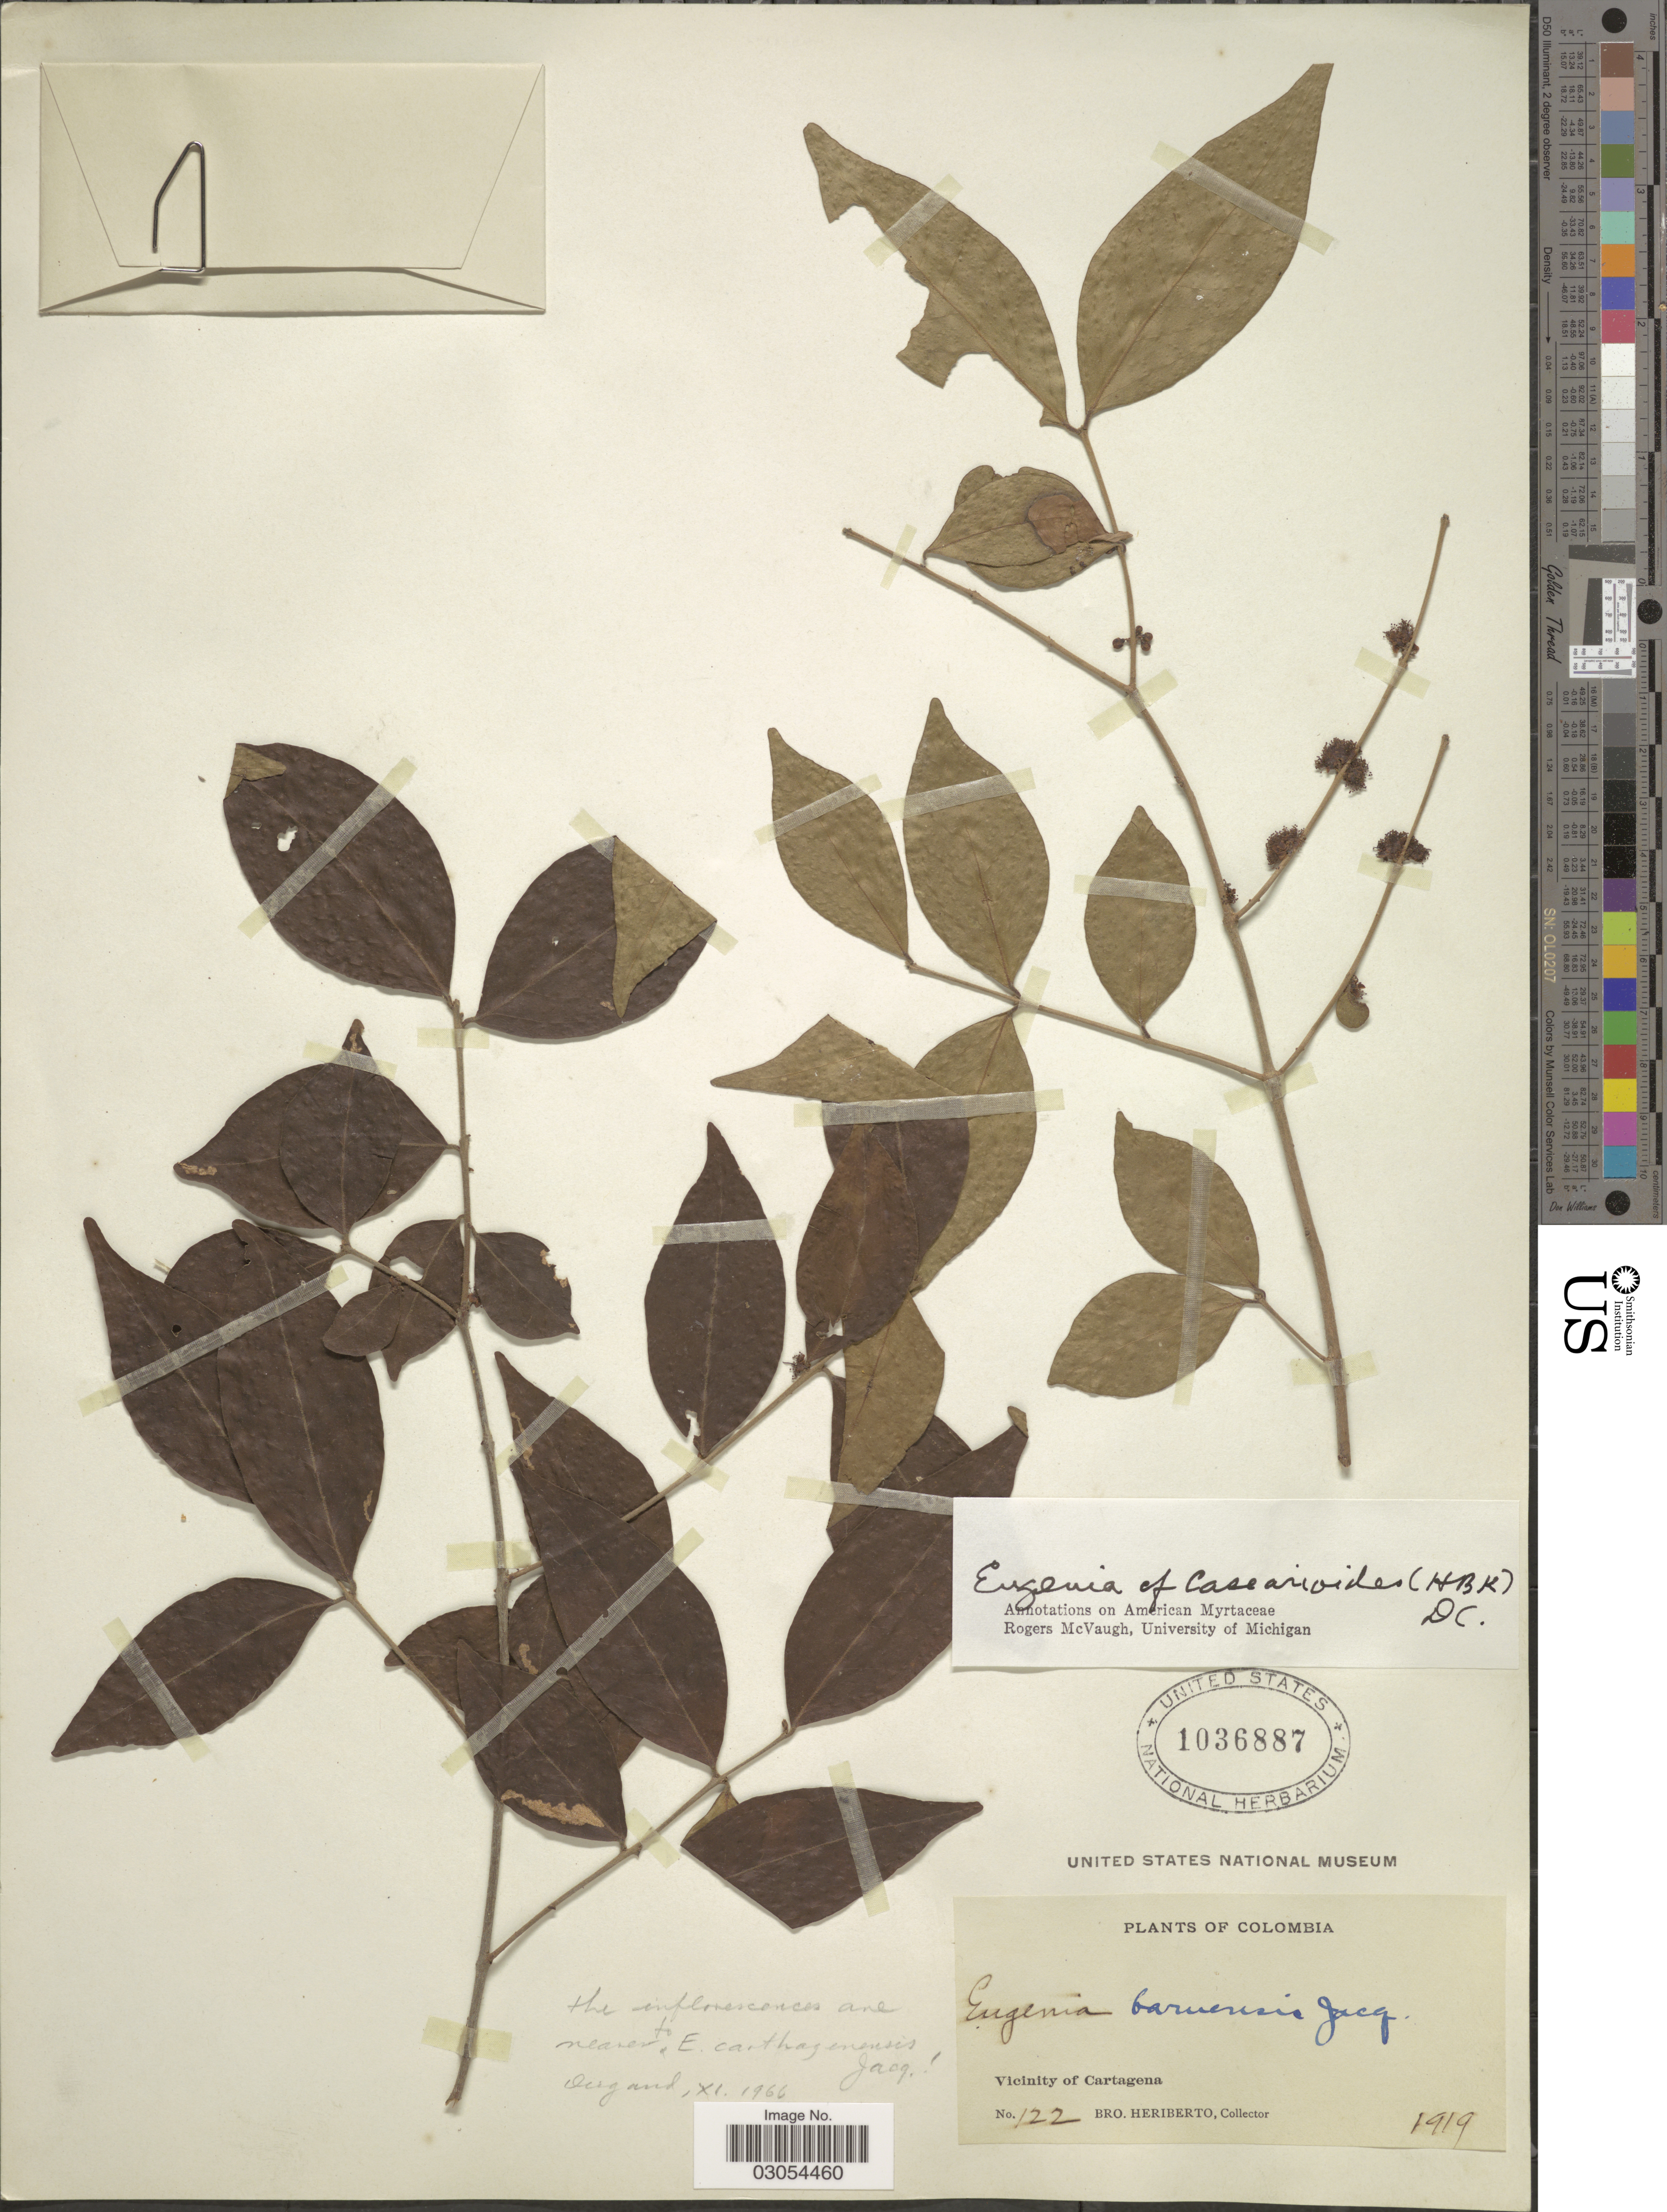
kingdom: Plantae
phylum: Tracheophyta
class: Magnoliopsida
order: Myrtales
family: Myrtaceae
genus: Eugenia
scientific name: Eugenia casearioides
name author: (Kunth) DC.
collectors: B. Heriberto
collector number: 122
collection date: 1919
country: Venezuela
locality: Vicinity of Cartanega.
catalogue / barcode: US 1036887